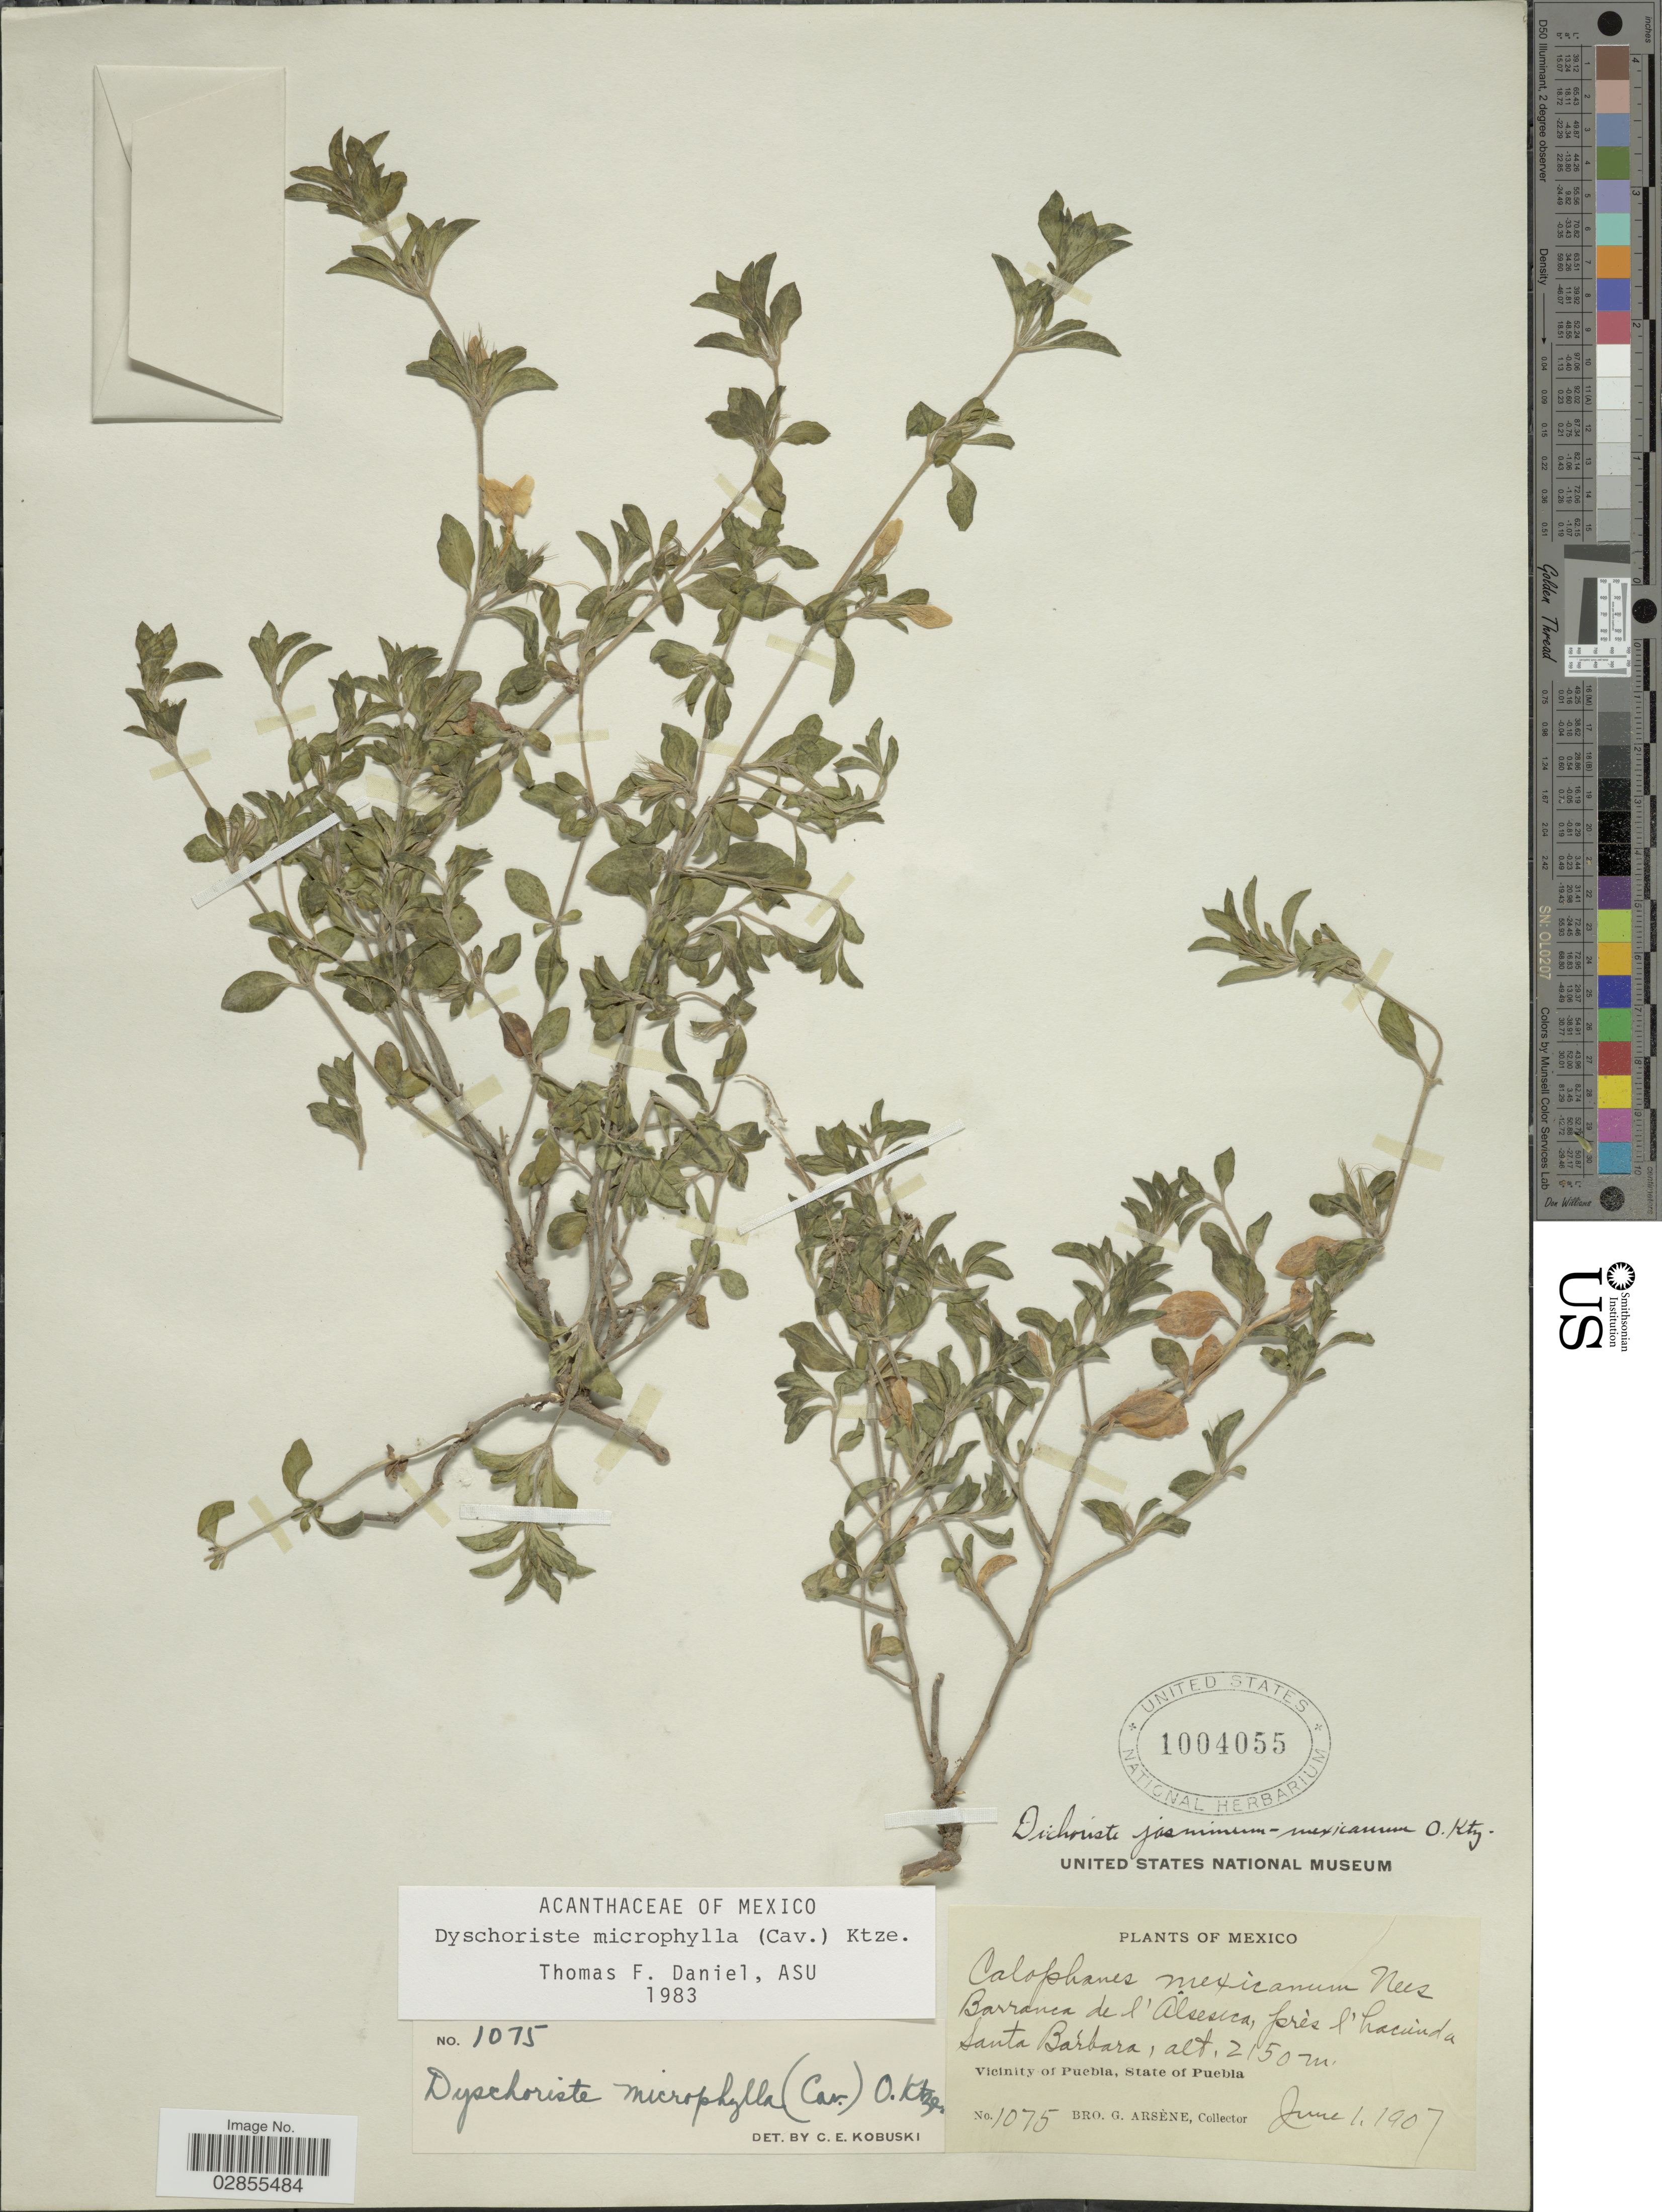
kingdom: Plantae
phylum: Tracheophyta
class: Magnoliopsida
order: Lamiales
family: Acanthaceae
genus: Dyschoriste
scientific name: Dyschoriste microphylla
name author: (Cav.) Kuntze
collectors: Bro. G. Arsène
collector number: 1075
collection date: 1907-06-01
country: Mexico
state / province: Puebla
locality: Barranca de l'Alseseca, près l'hacienda Santa Barbara, Vicinity of Puebla.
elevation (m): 2150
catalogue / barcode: US 1004055